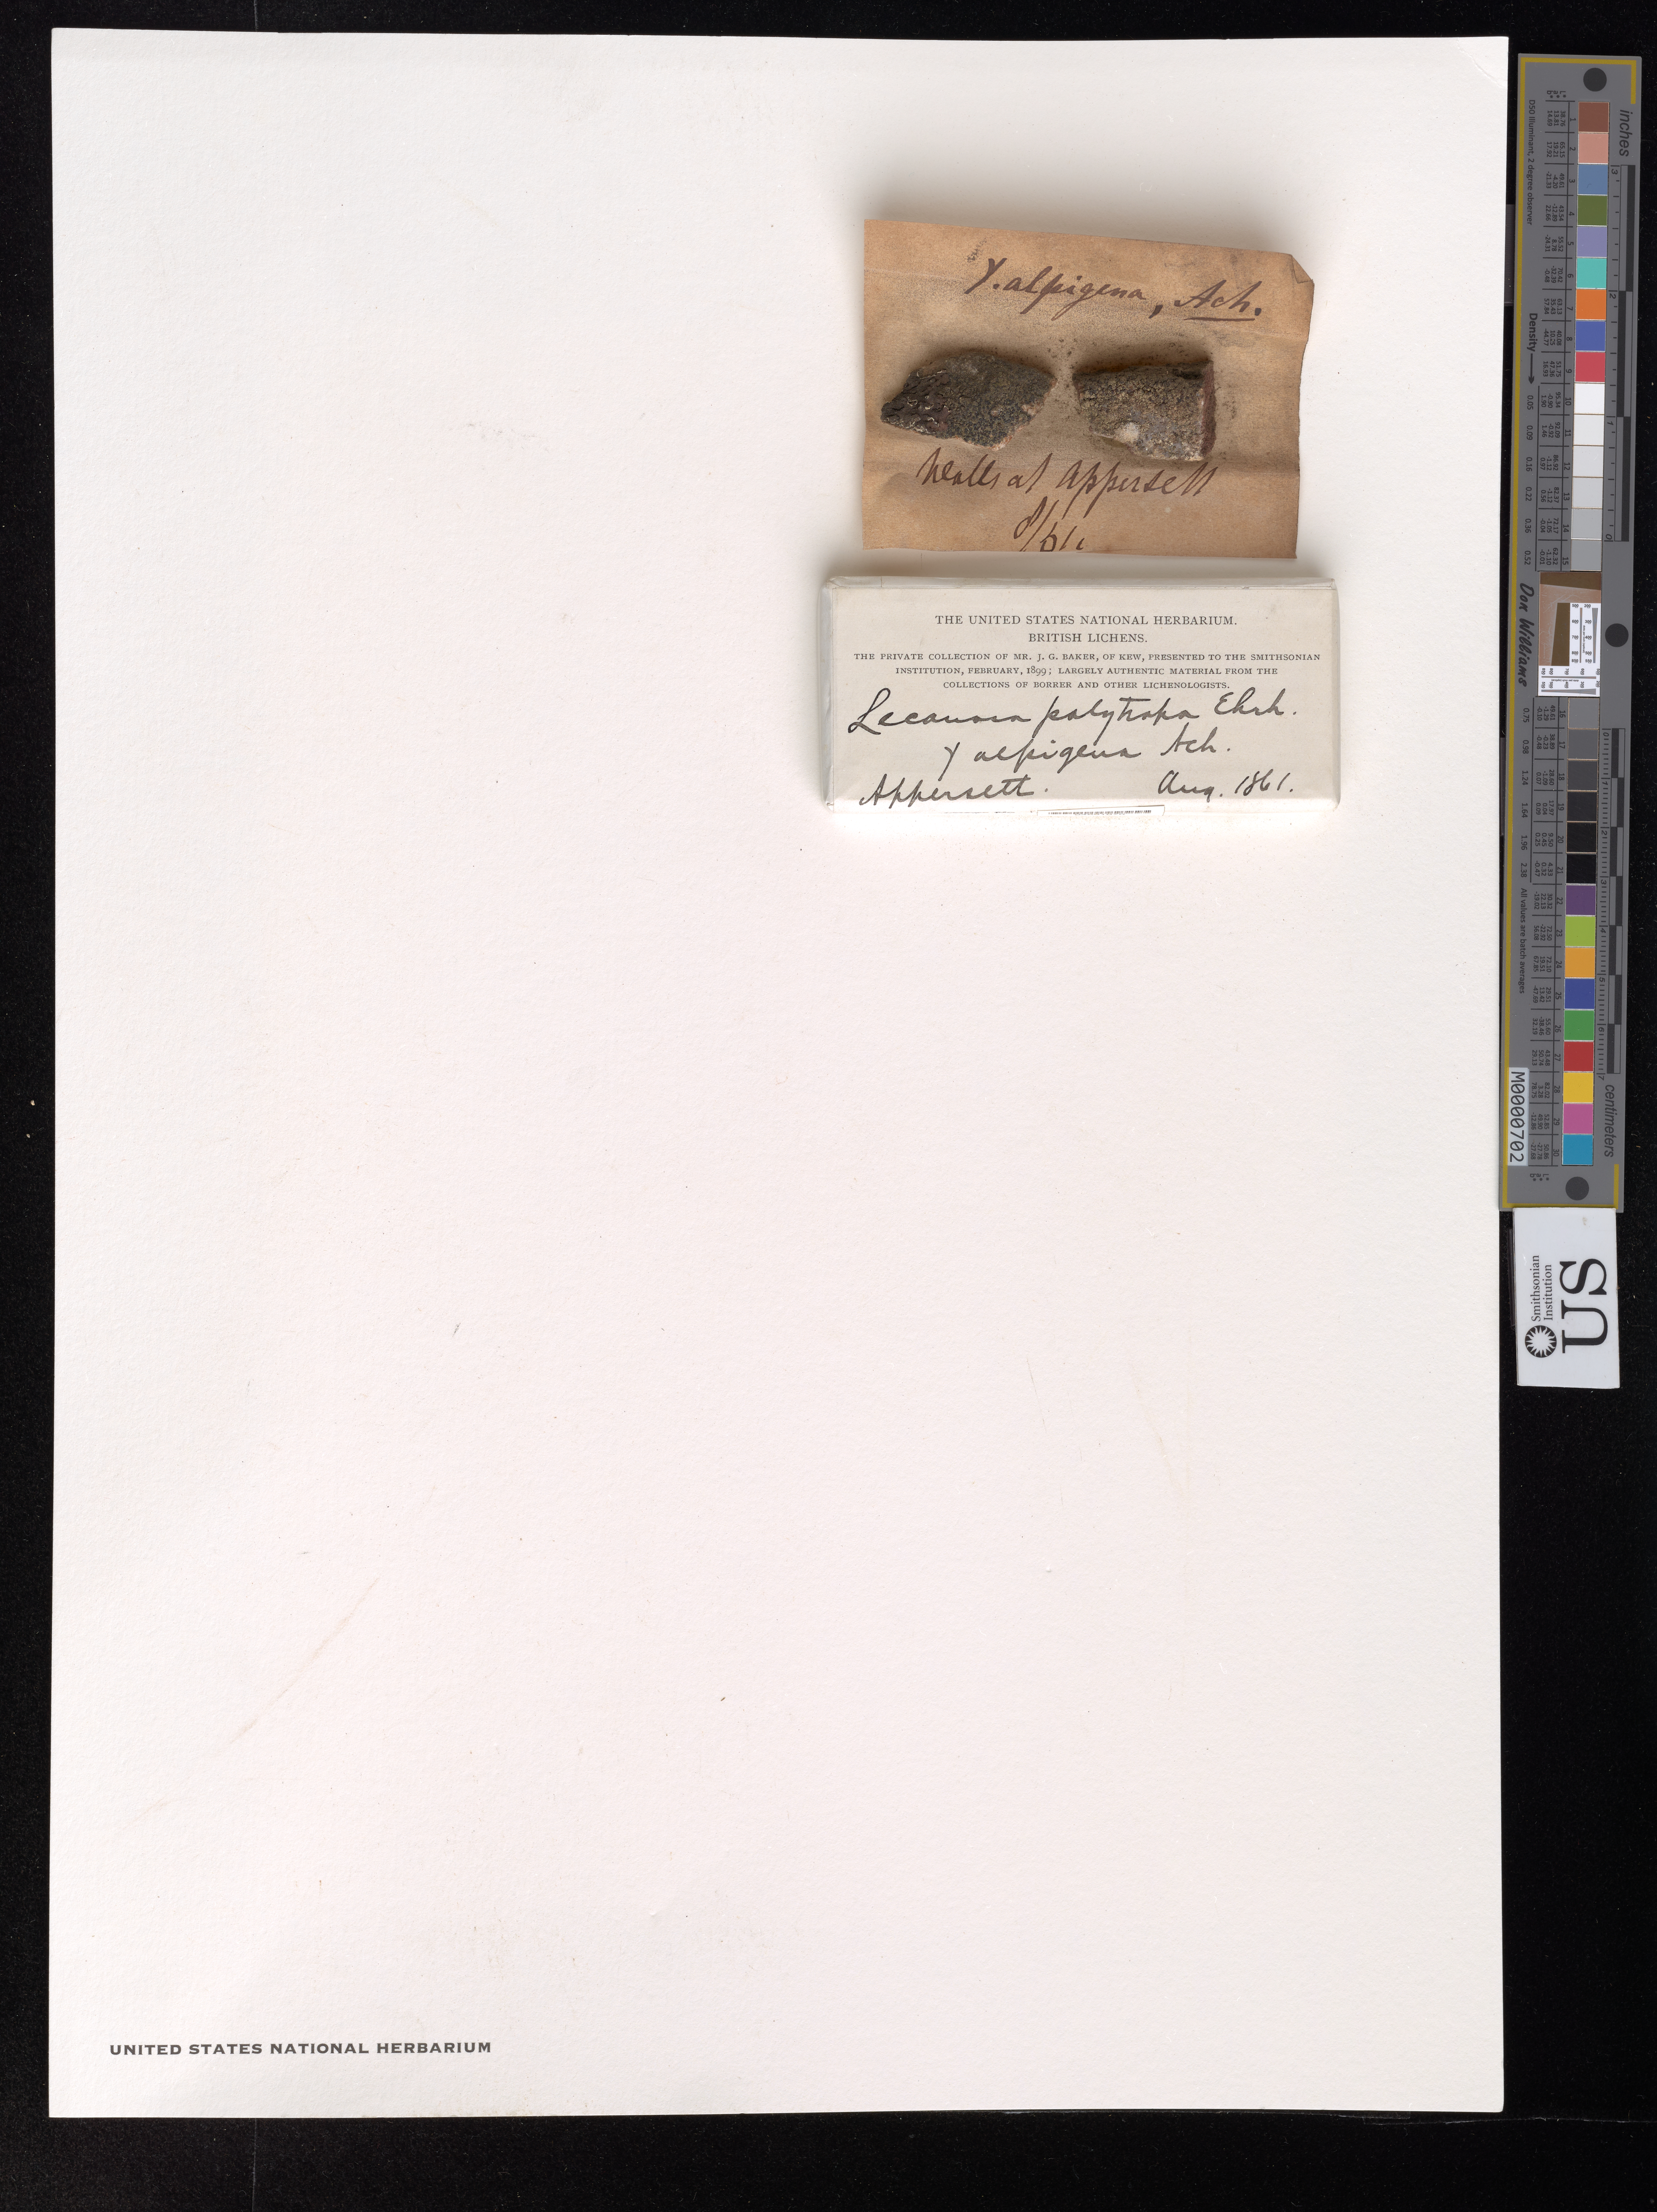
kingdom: Fungi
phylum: Ascomycota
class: Lecanoromycetes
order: Lecanorales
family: Lecanoraceae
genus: Lecanora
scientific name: Lecanora polytropa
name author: (Ehrh.) Rabenh.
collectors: -. Borrer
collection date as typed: Aug 1861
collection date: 1861-08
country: United Kingdom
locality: Hellgill